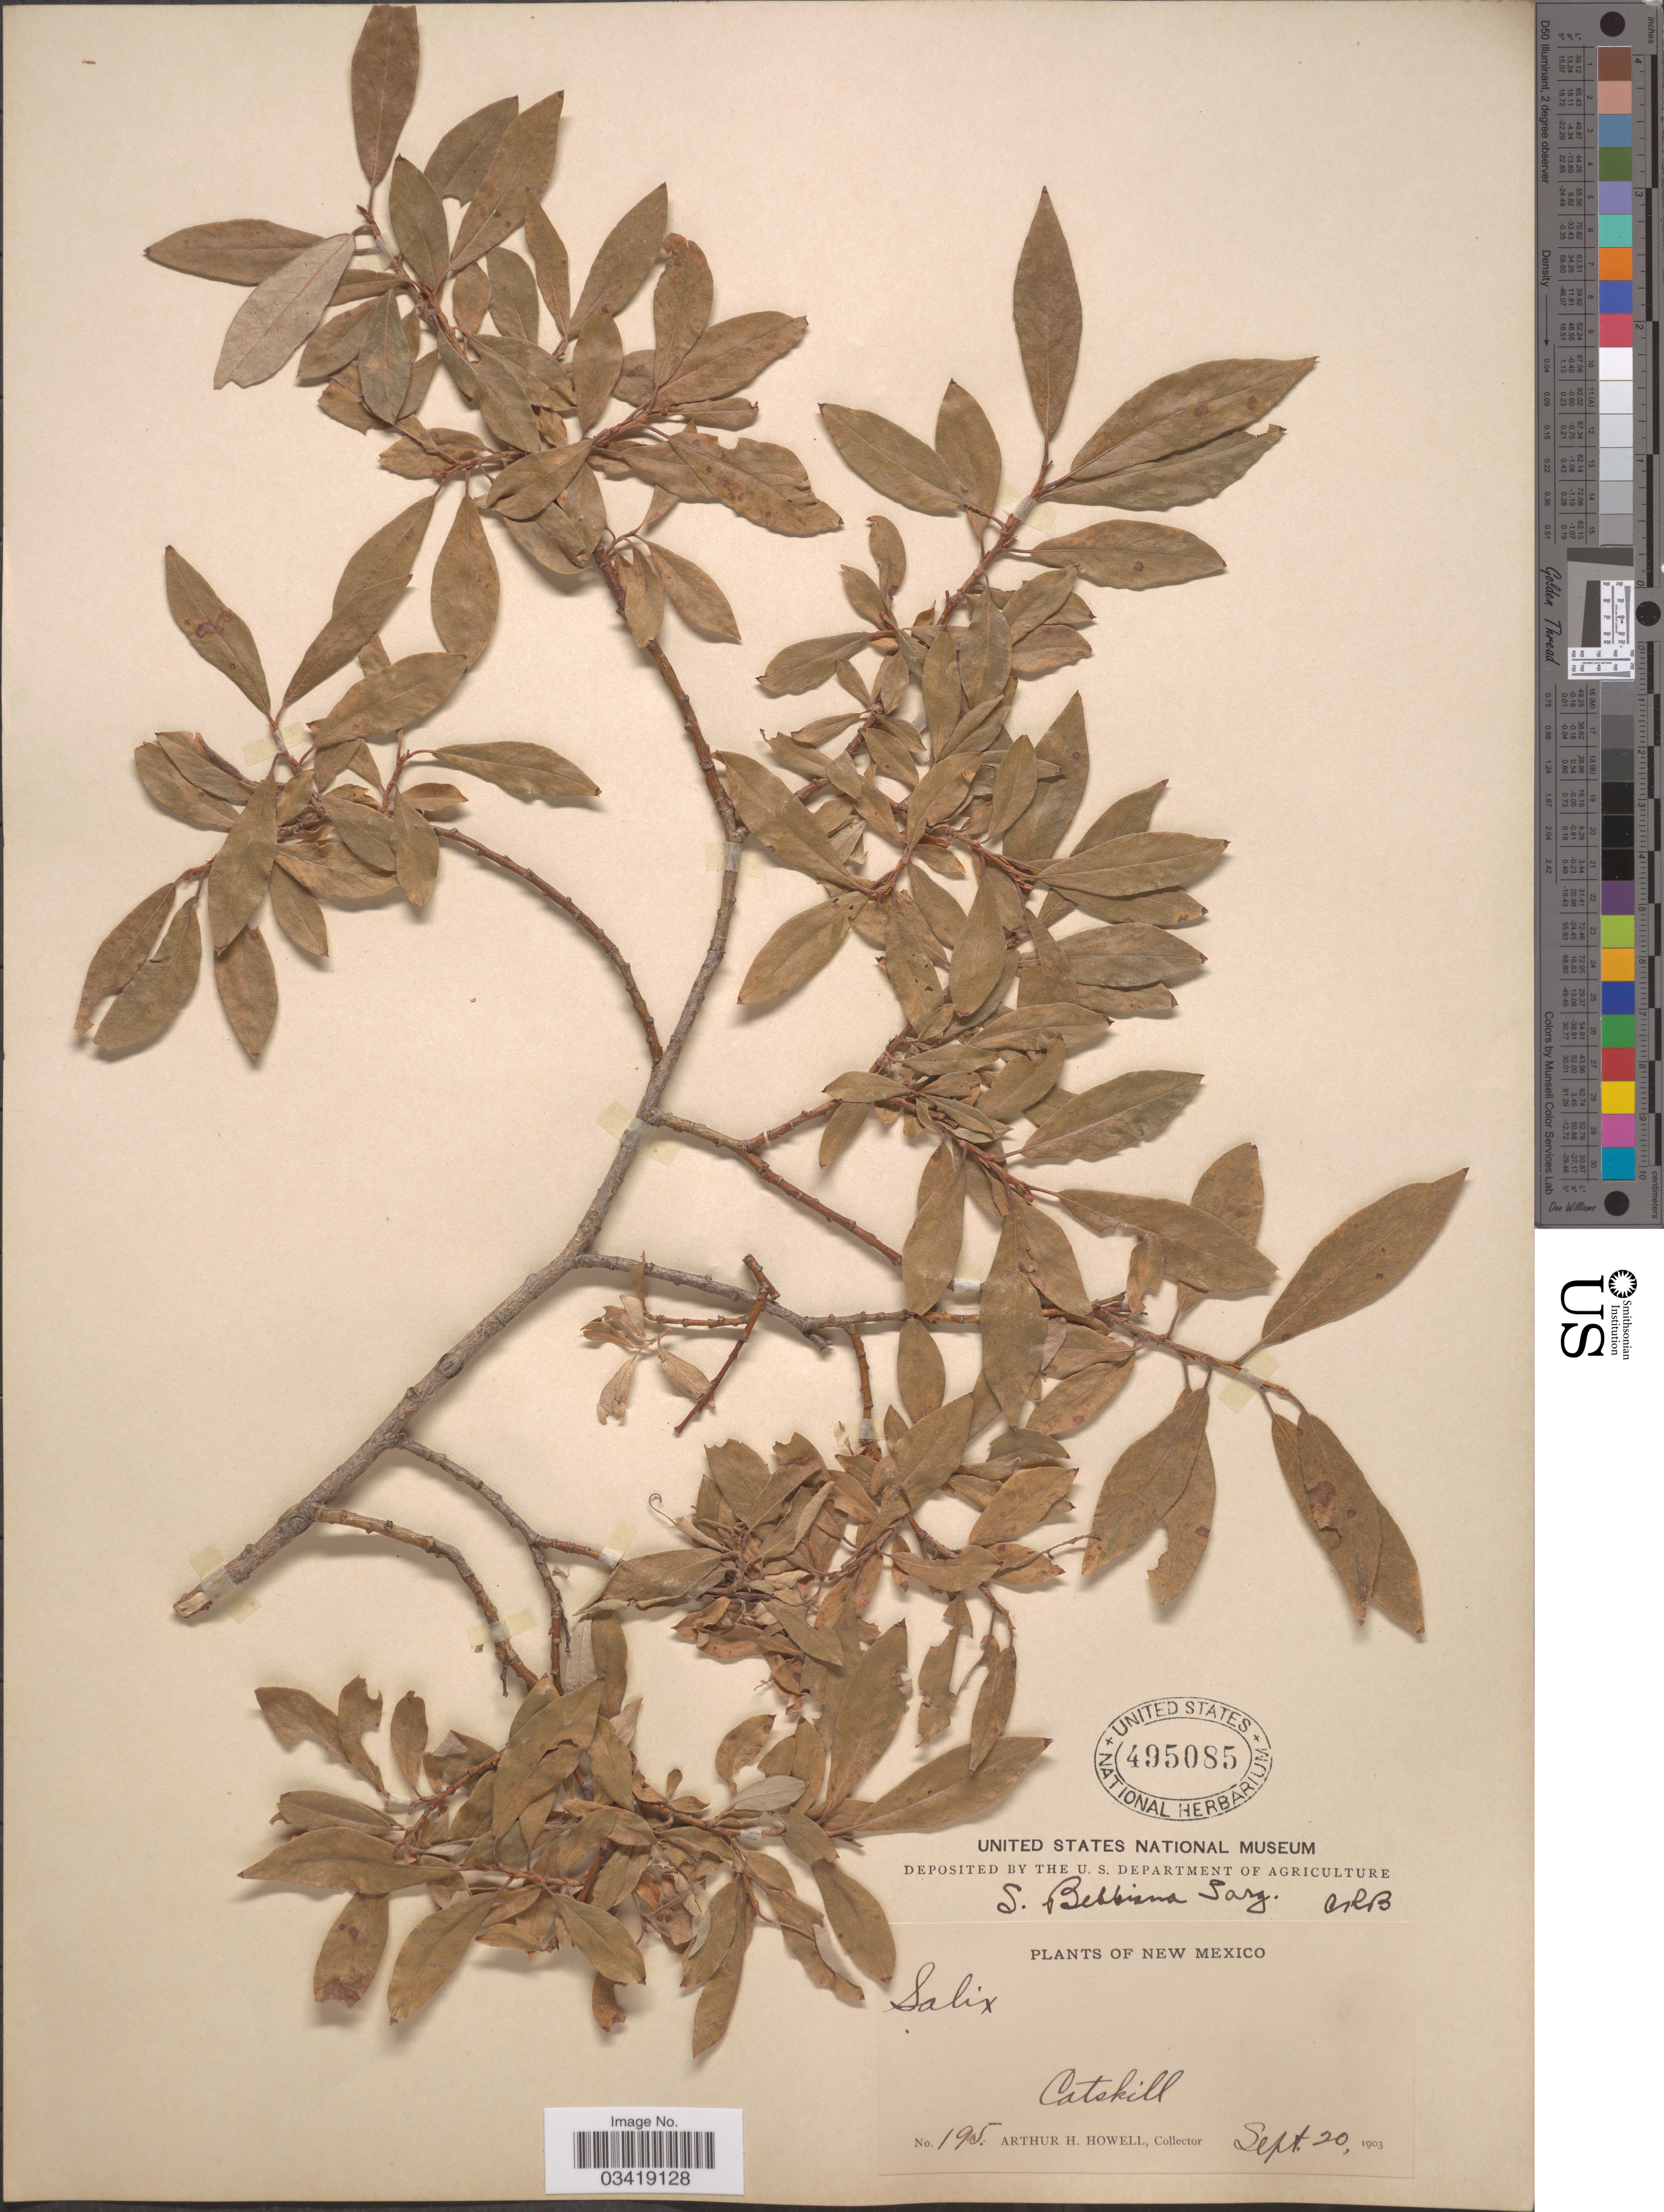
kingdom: Plantae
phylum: Tracheophyta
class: Magnoliopsida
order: Malpighiales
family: Salicaceae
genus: Salix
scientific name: Salix bebbiana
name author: Sarg.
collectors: A. H. Howell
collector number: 195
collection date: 1903-09-20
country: United States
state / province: New Mexico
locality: Catskill.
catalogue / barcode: US 495085